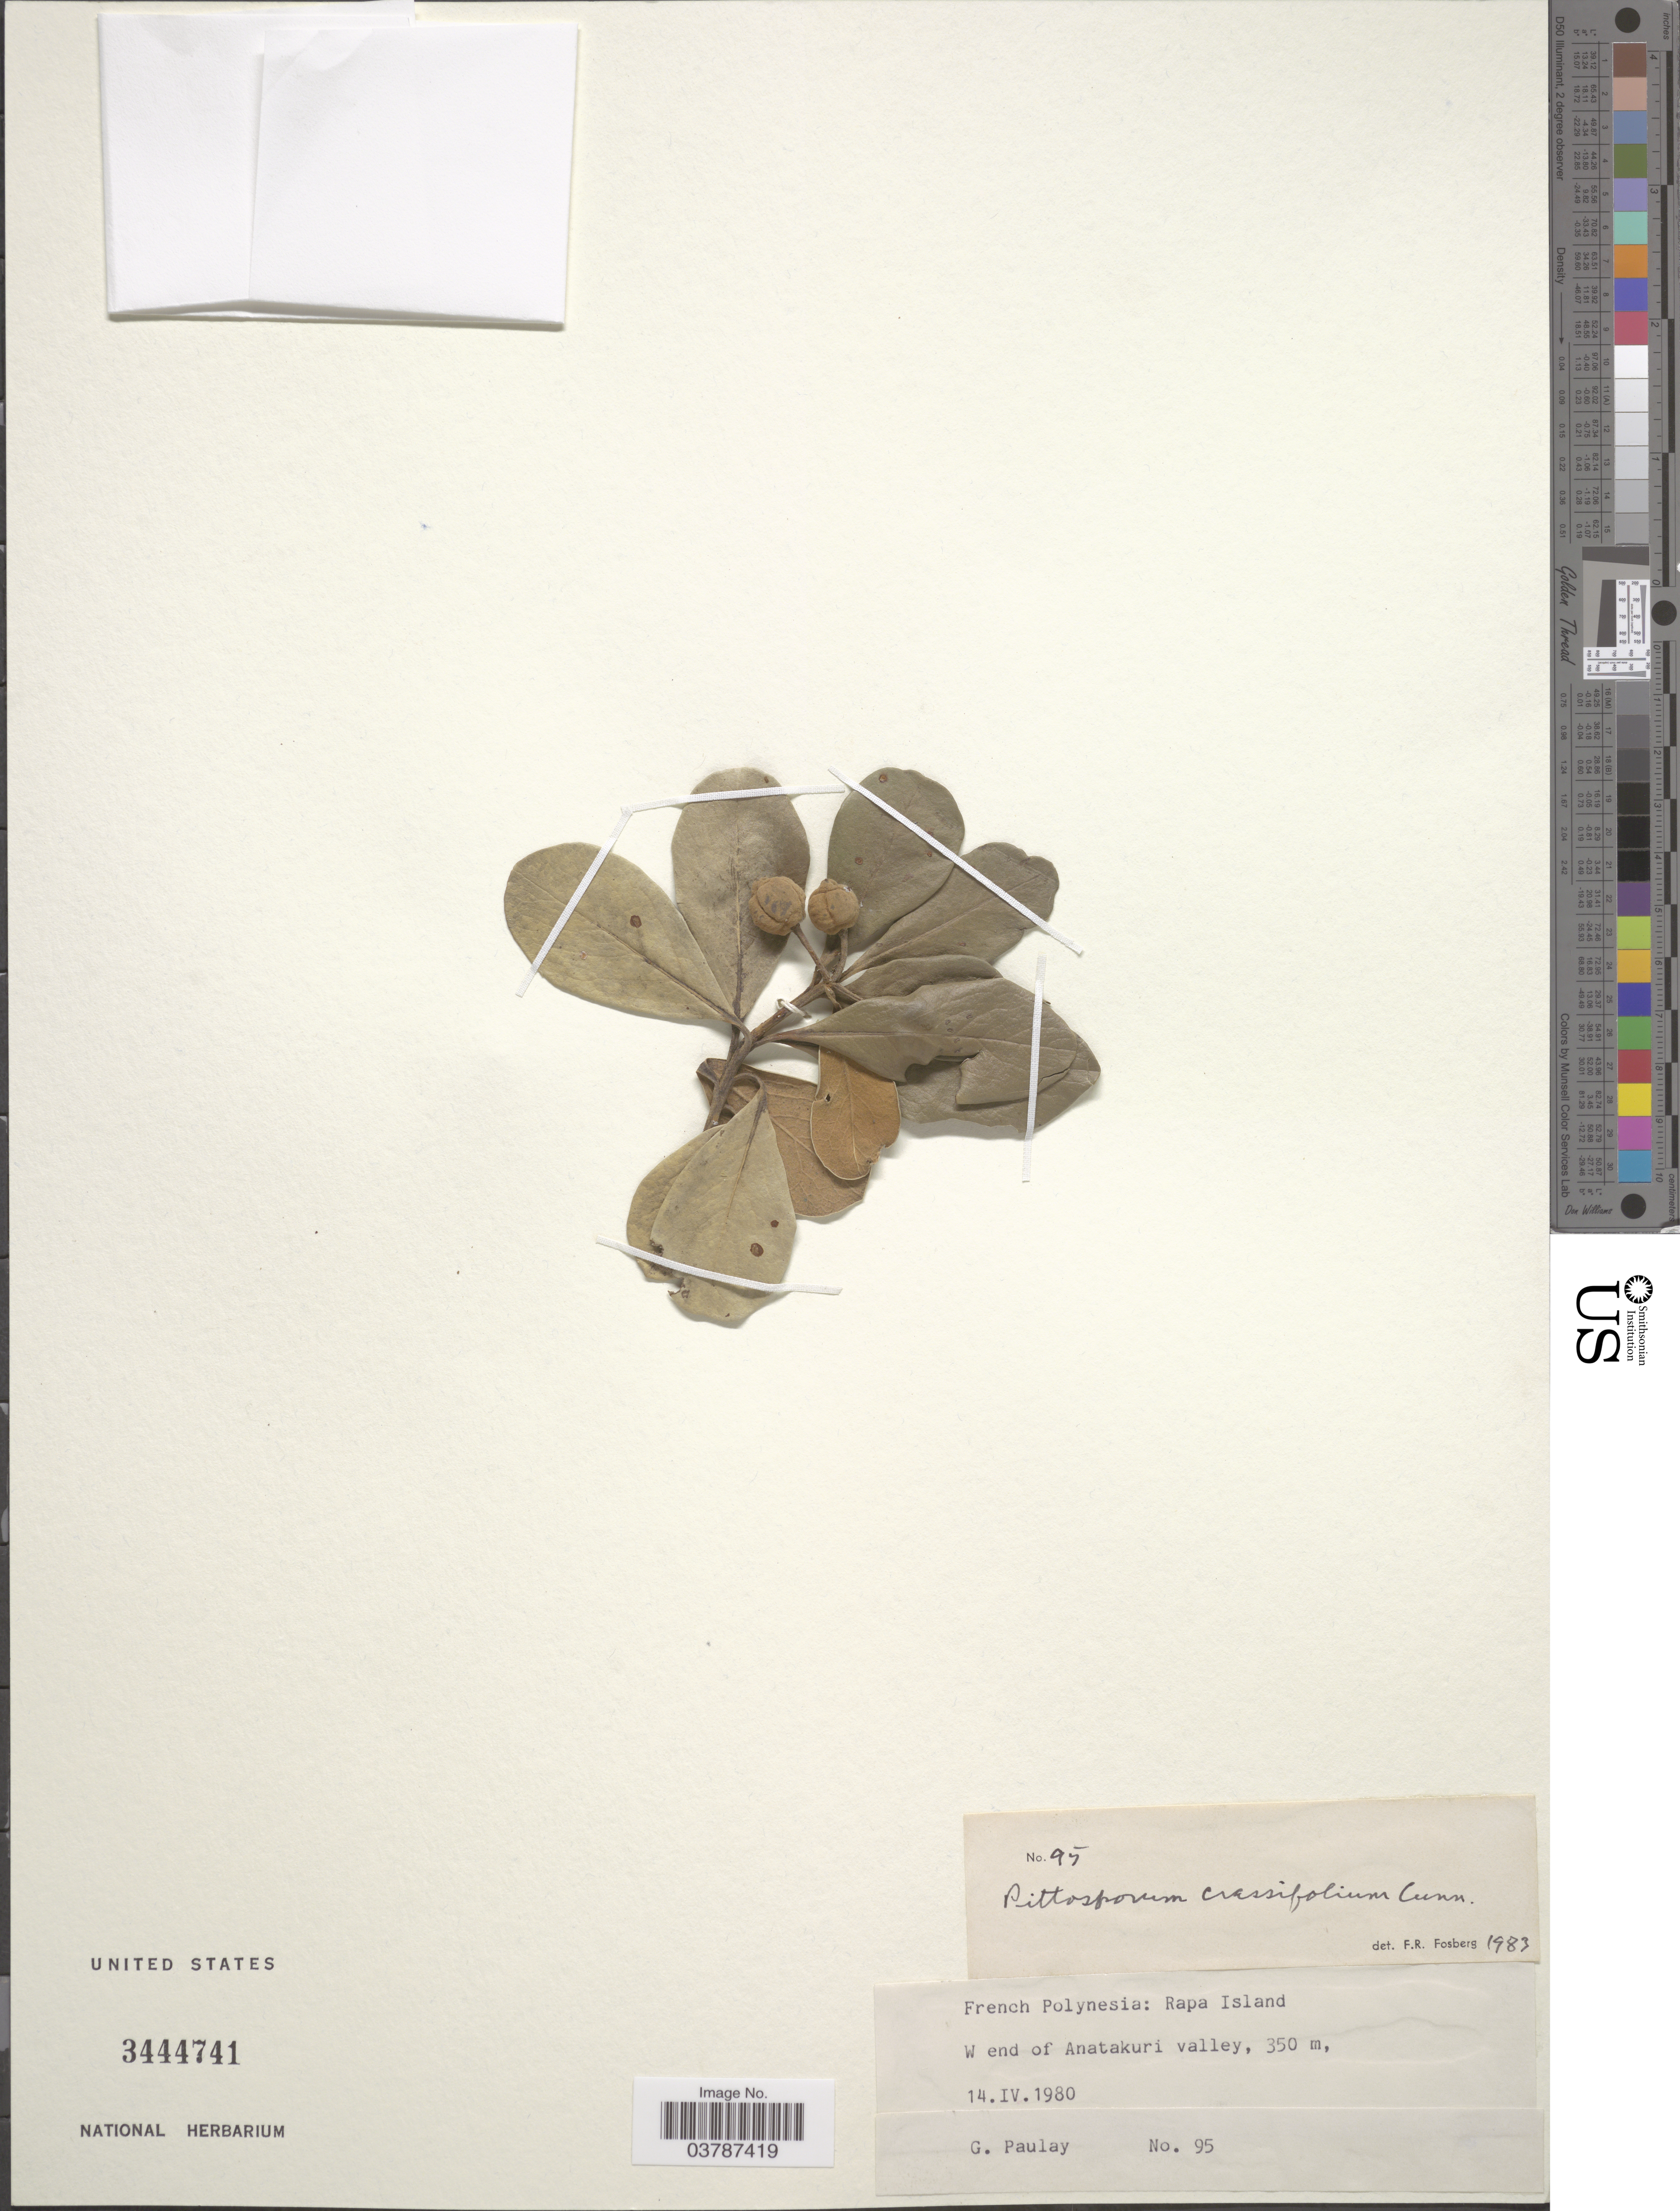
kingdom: Plantae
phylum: Tracheophyta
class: Magnoliopsida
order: Apiales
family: Pittosporaceae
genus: Pittosporum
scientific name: Pittosporum crassifolium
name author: Banks & Sol. ex A. Cunn.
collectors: G. Paulay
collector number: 95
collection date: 1980-04-14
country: French Polynesia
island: Rapa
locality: Rapa Island. W end of Anatakuri valley.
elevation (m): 350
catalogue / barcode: US 3444741